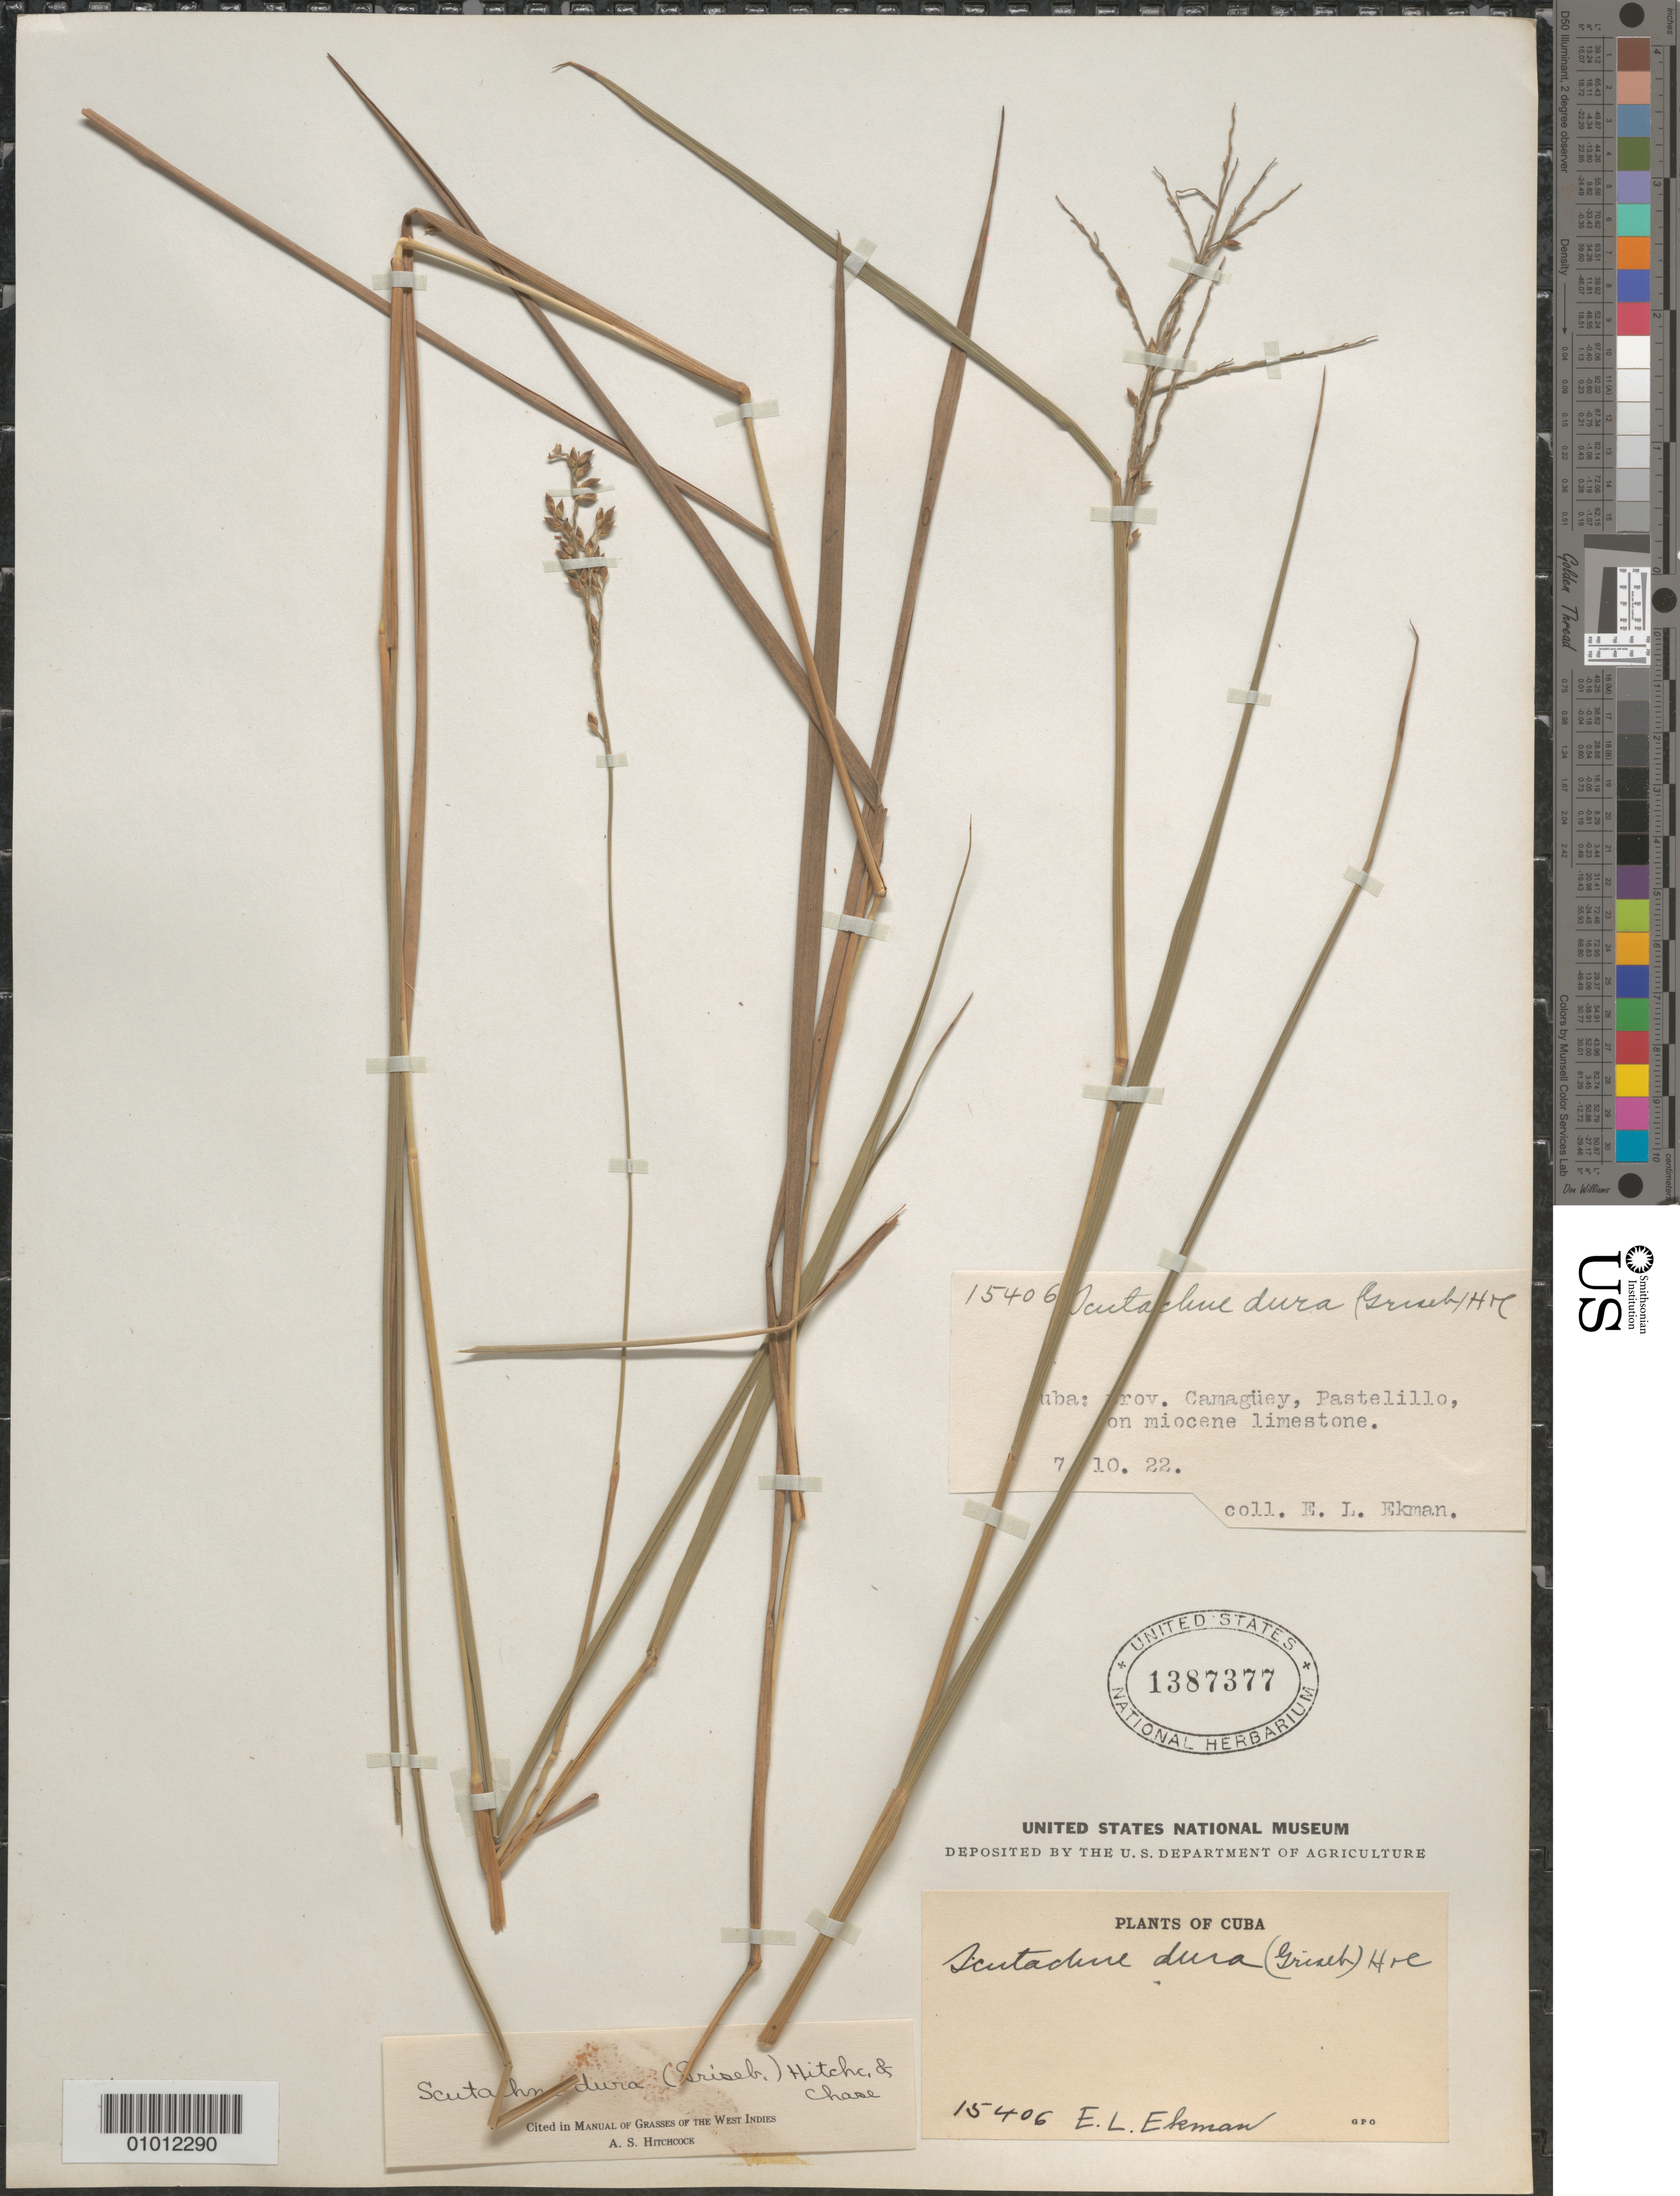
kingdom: Plantae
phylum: Tracheophyta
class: Liliopsida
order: Poales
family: Poaceae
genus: Scutachne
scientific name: Scutachne dura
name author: (Griseb.) Hitchc. & Chase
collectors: E. L. Ekman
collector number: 15406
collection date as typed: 10 Jul 1922 or 07 Oct 1922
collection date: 1922-07-10 or 1922-10-07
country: Cuba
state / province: Camagüey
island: Cuba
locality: Camagüey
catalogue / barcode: US 1387377